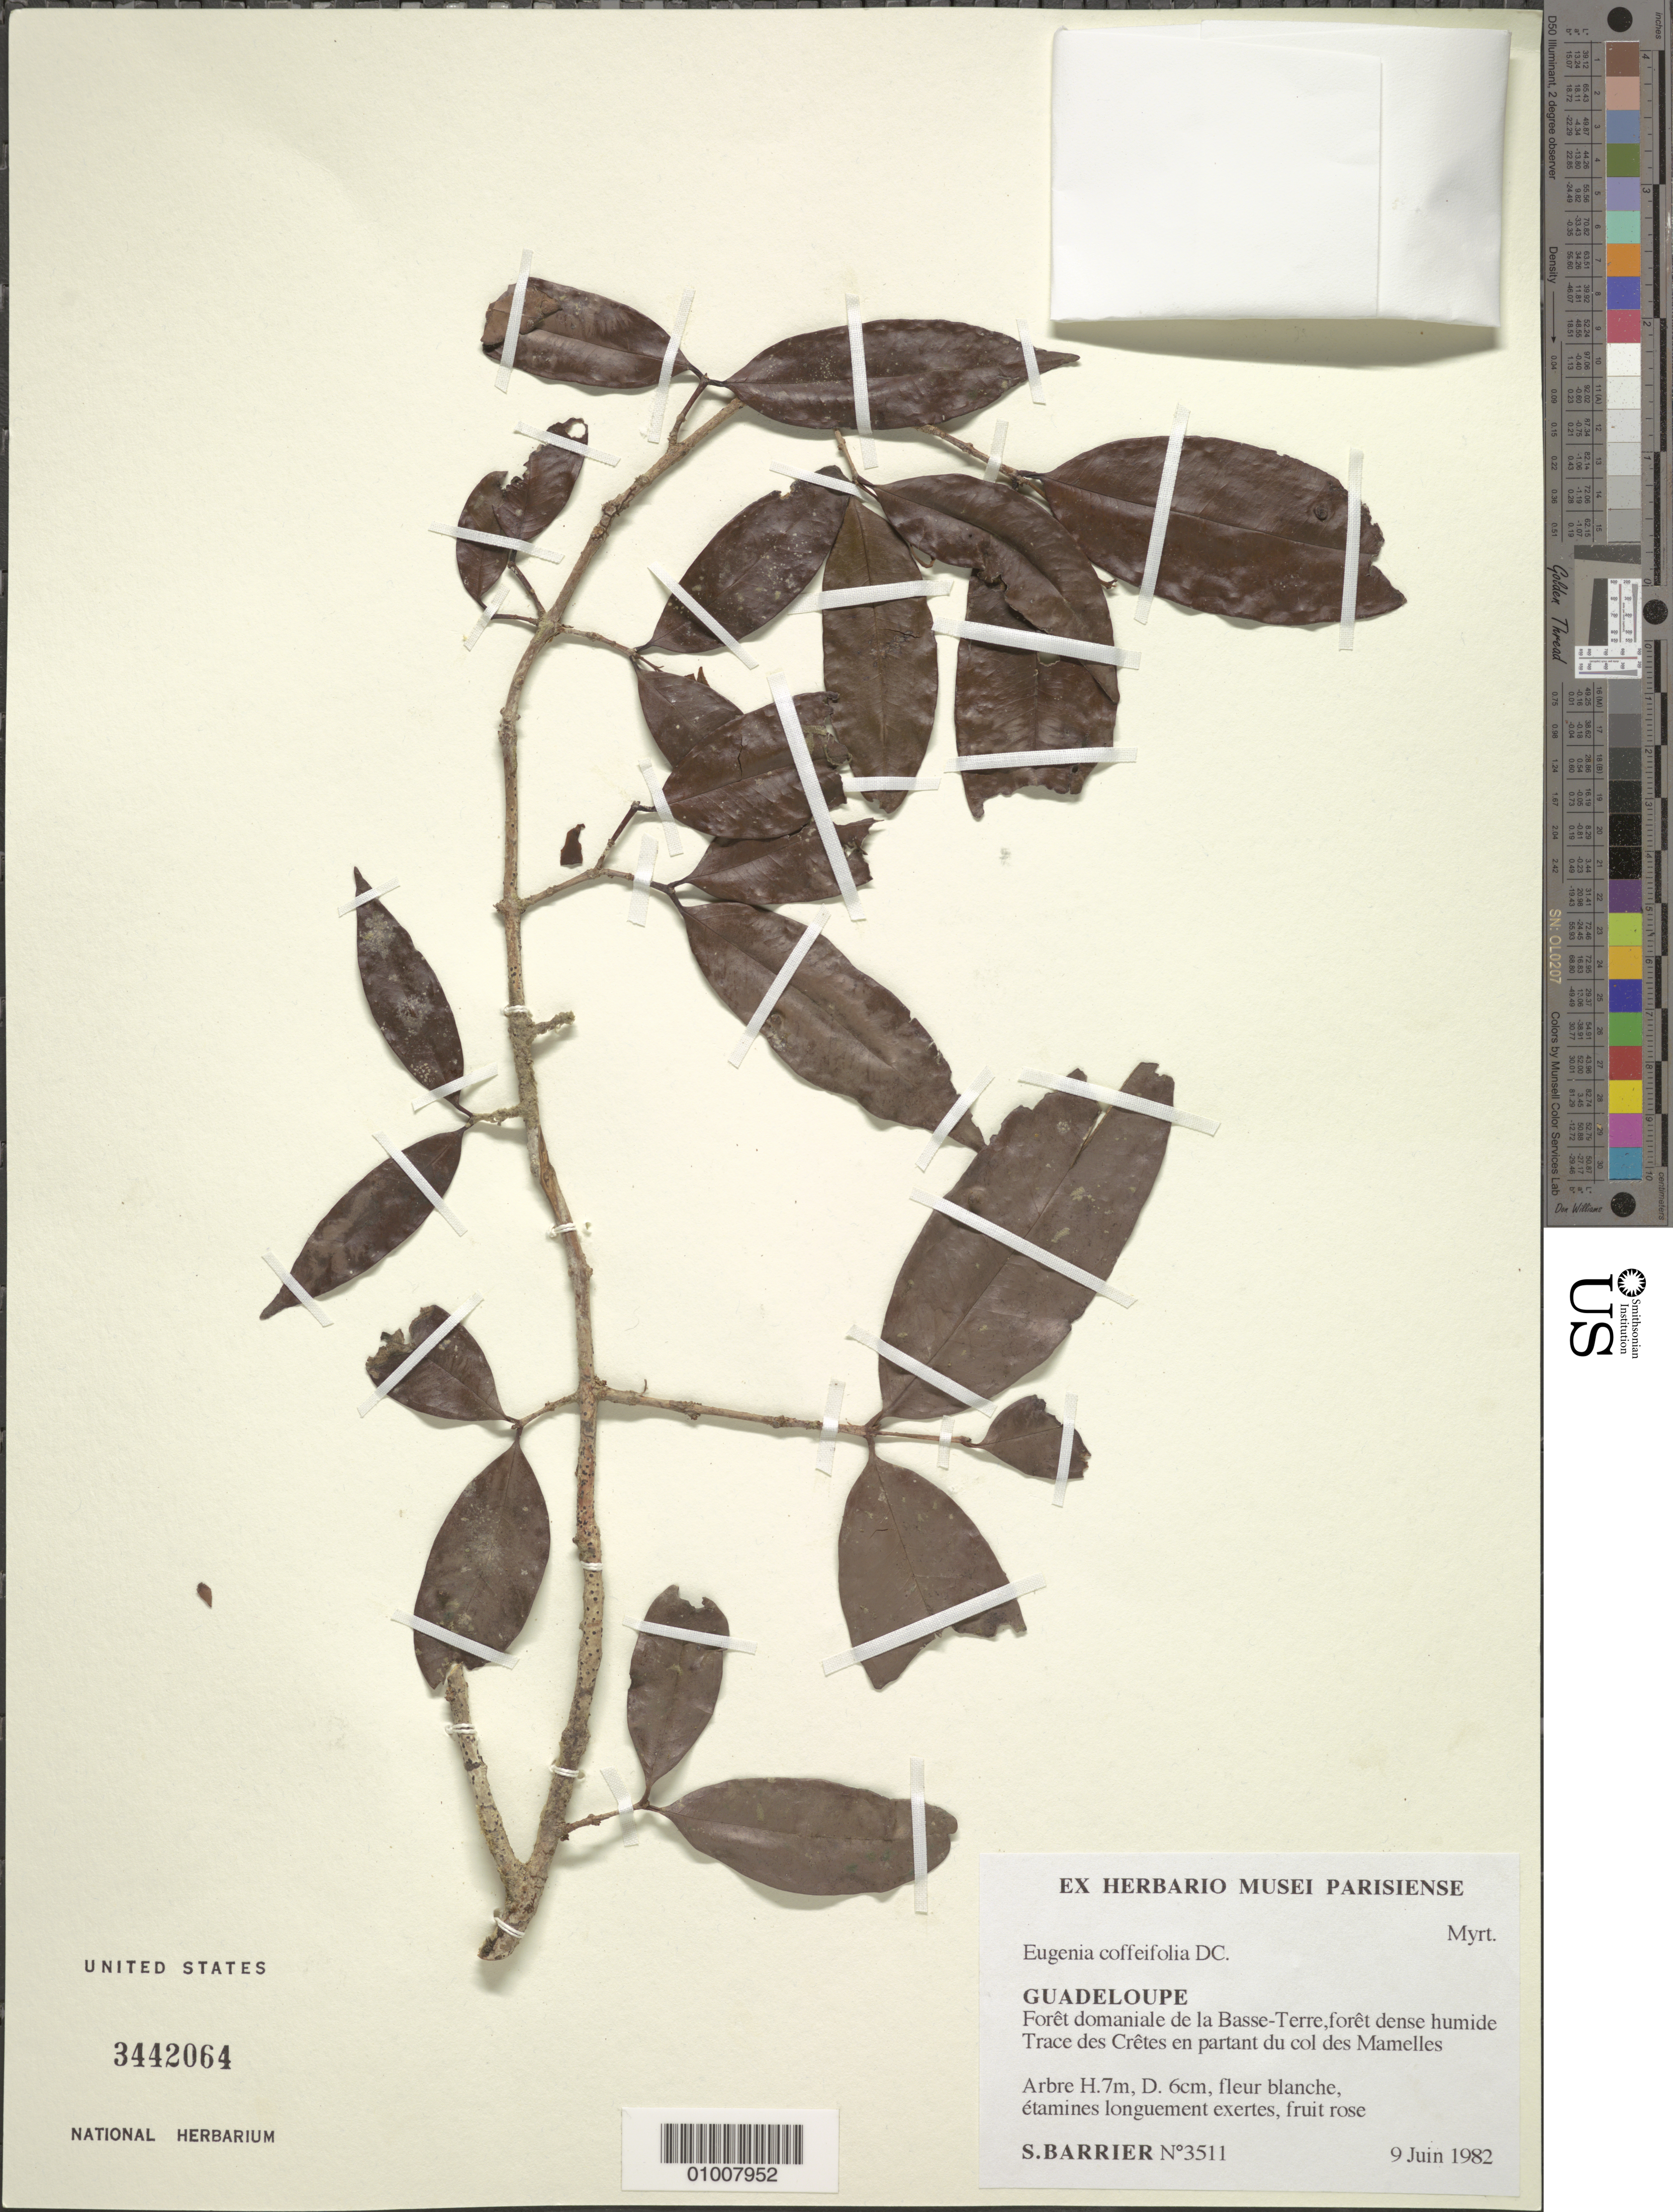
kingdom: Plantae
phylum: Tracheophyta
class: Magnoliopsida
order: Myrtales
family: Myrtaceae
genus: Eugenia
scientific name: Eugenia coffeifolia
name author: DC.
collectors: S. Barrier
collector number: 3511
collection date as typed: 09 Jun 1982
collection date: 1982-06-09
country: Guadeloupe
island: Basse Terre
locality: Domaniale de la Basse-Terre; Trace des Crêtes en partant du col des Mamelles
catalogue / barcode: US 3442064